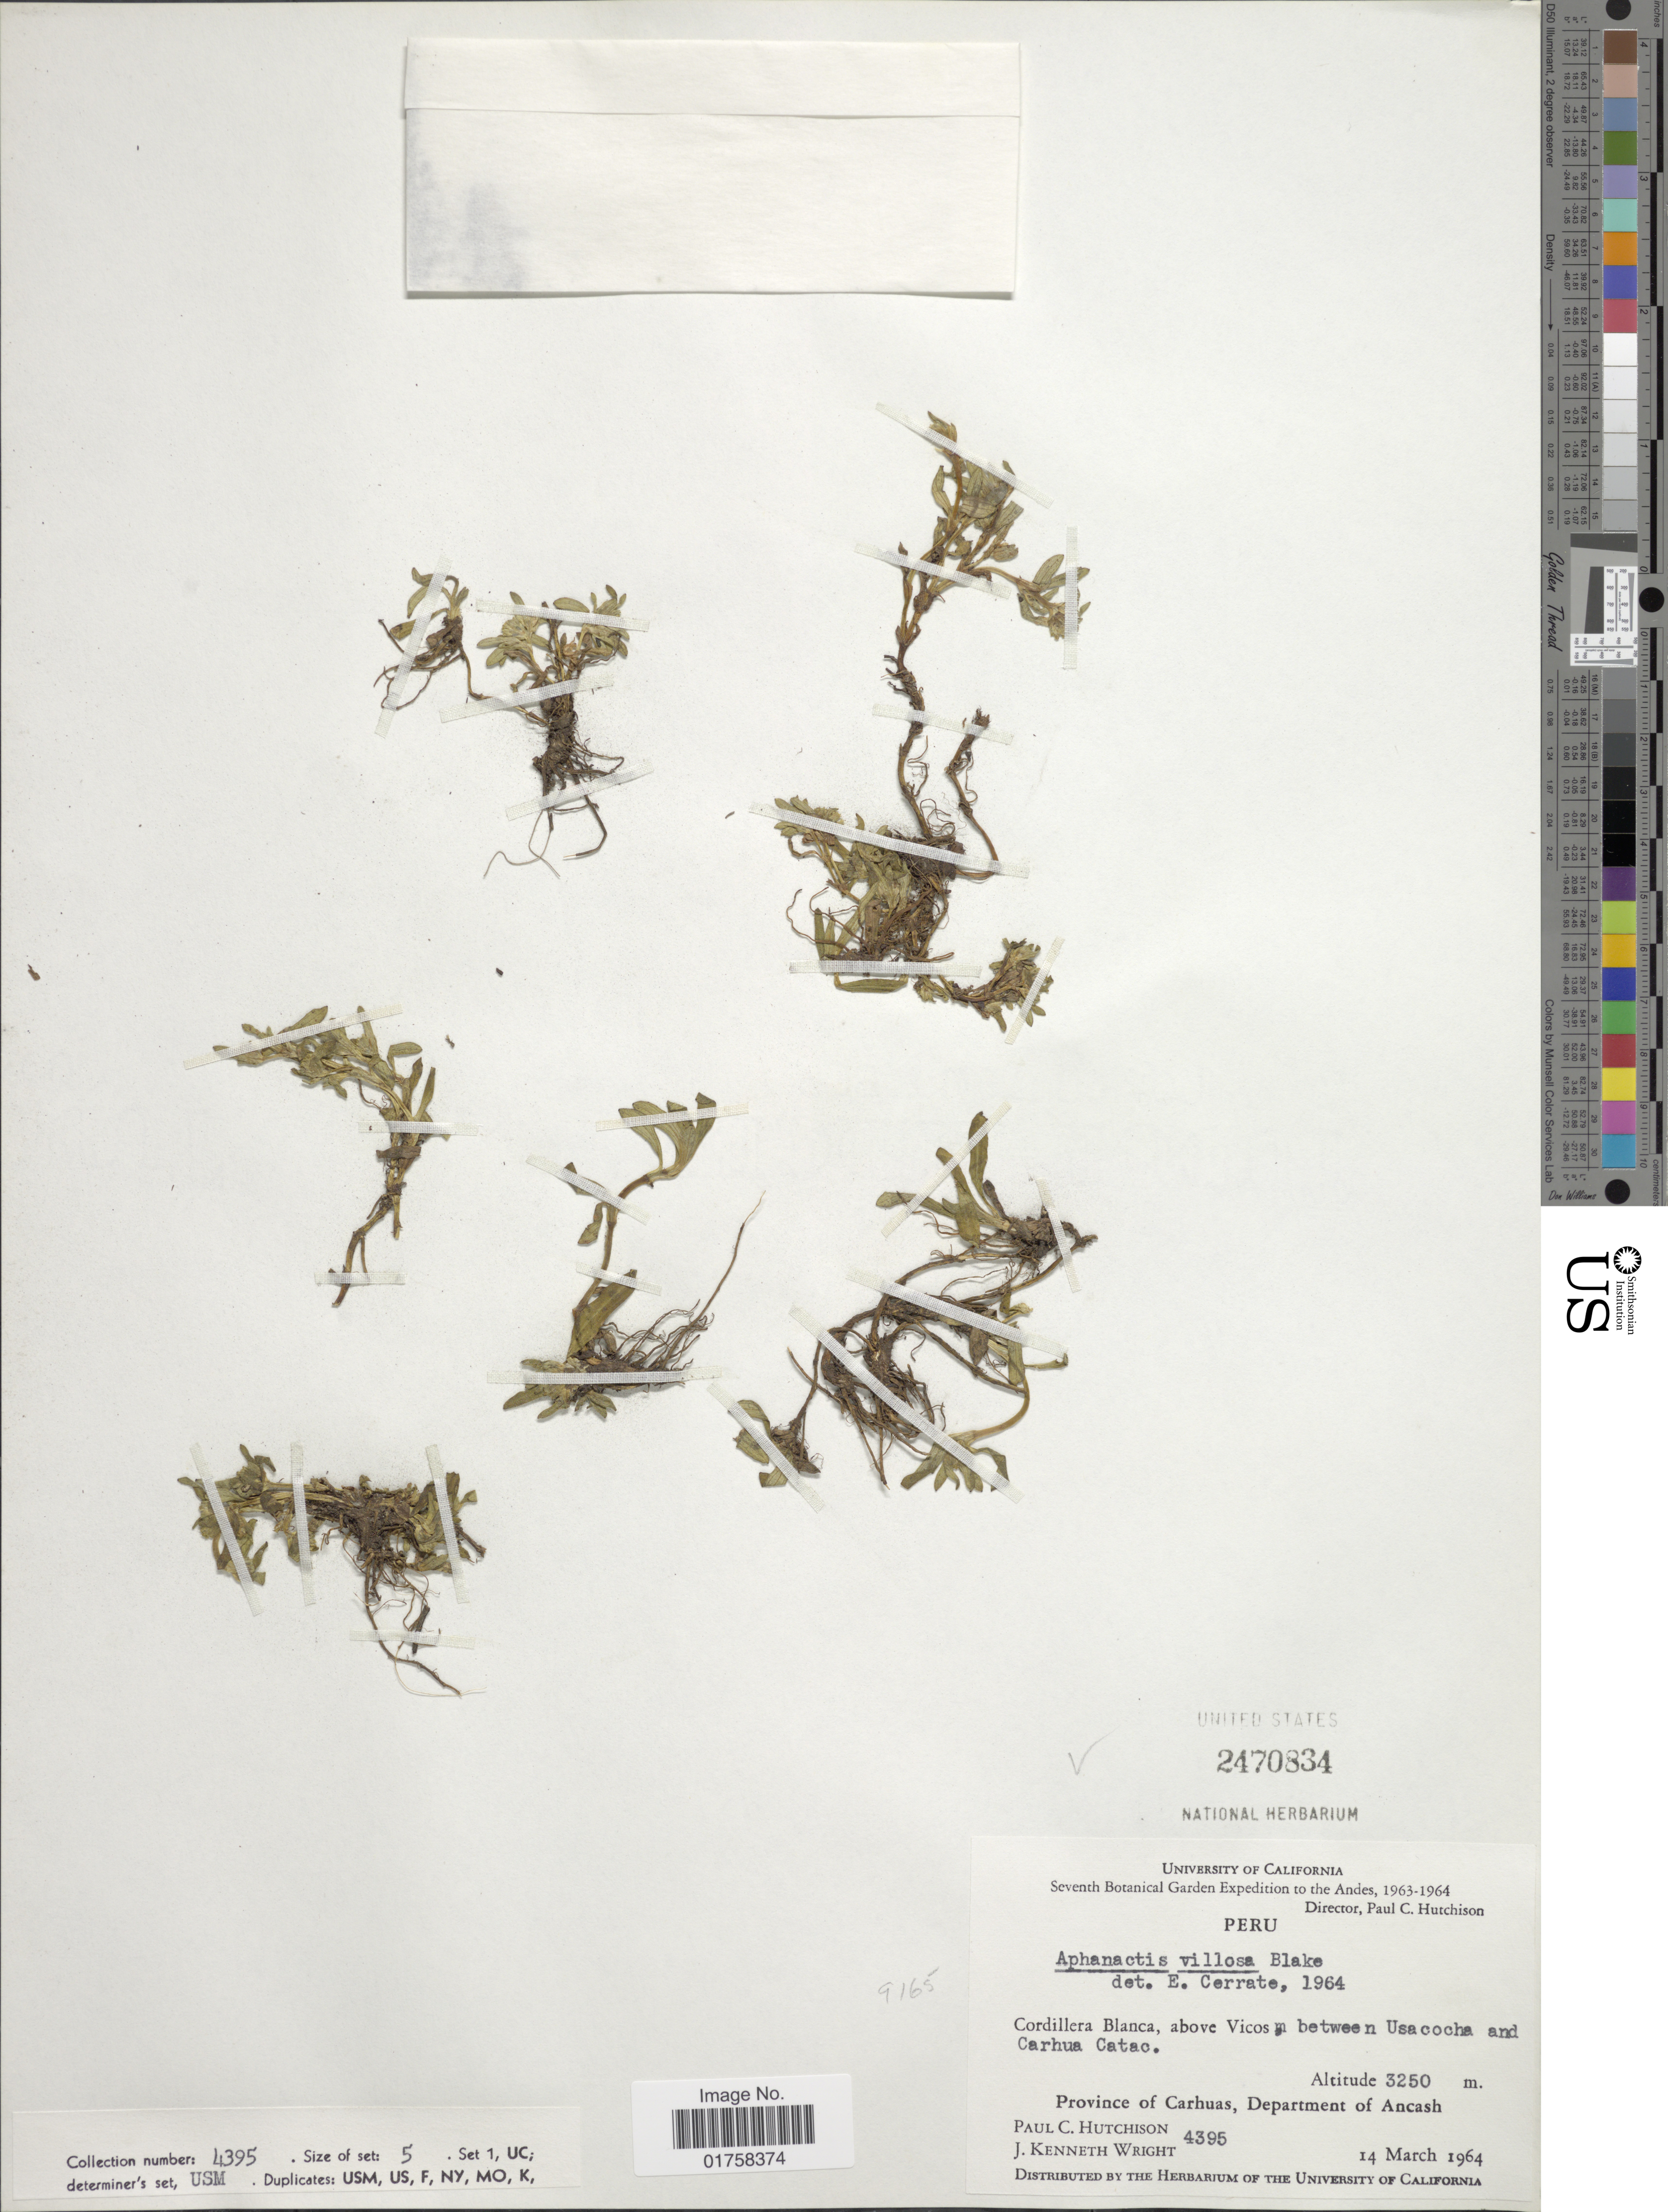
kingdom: Plantae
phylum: Tracheophyta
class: Magnoliopsida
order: Asterales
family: Asteraceae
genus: Aphanactis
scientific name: Aphanactis villosa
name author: S.F. Blake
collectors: P. C. Hutchison & J. K. Wright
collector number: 4395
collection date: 1964-03-14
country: Peru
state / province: Ancash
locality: Cordillera Blanca, above Vicos, between Usacoha and Carhua Catac. Province of Carhuas, Department of Ancash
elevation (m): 3250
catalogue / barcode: US 2470834